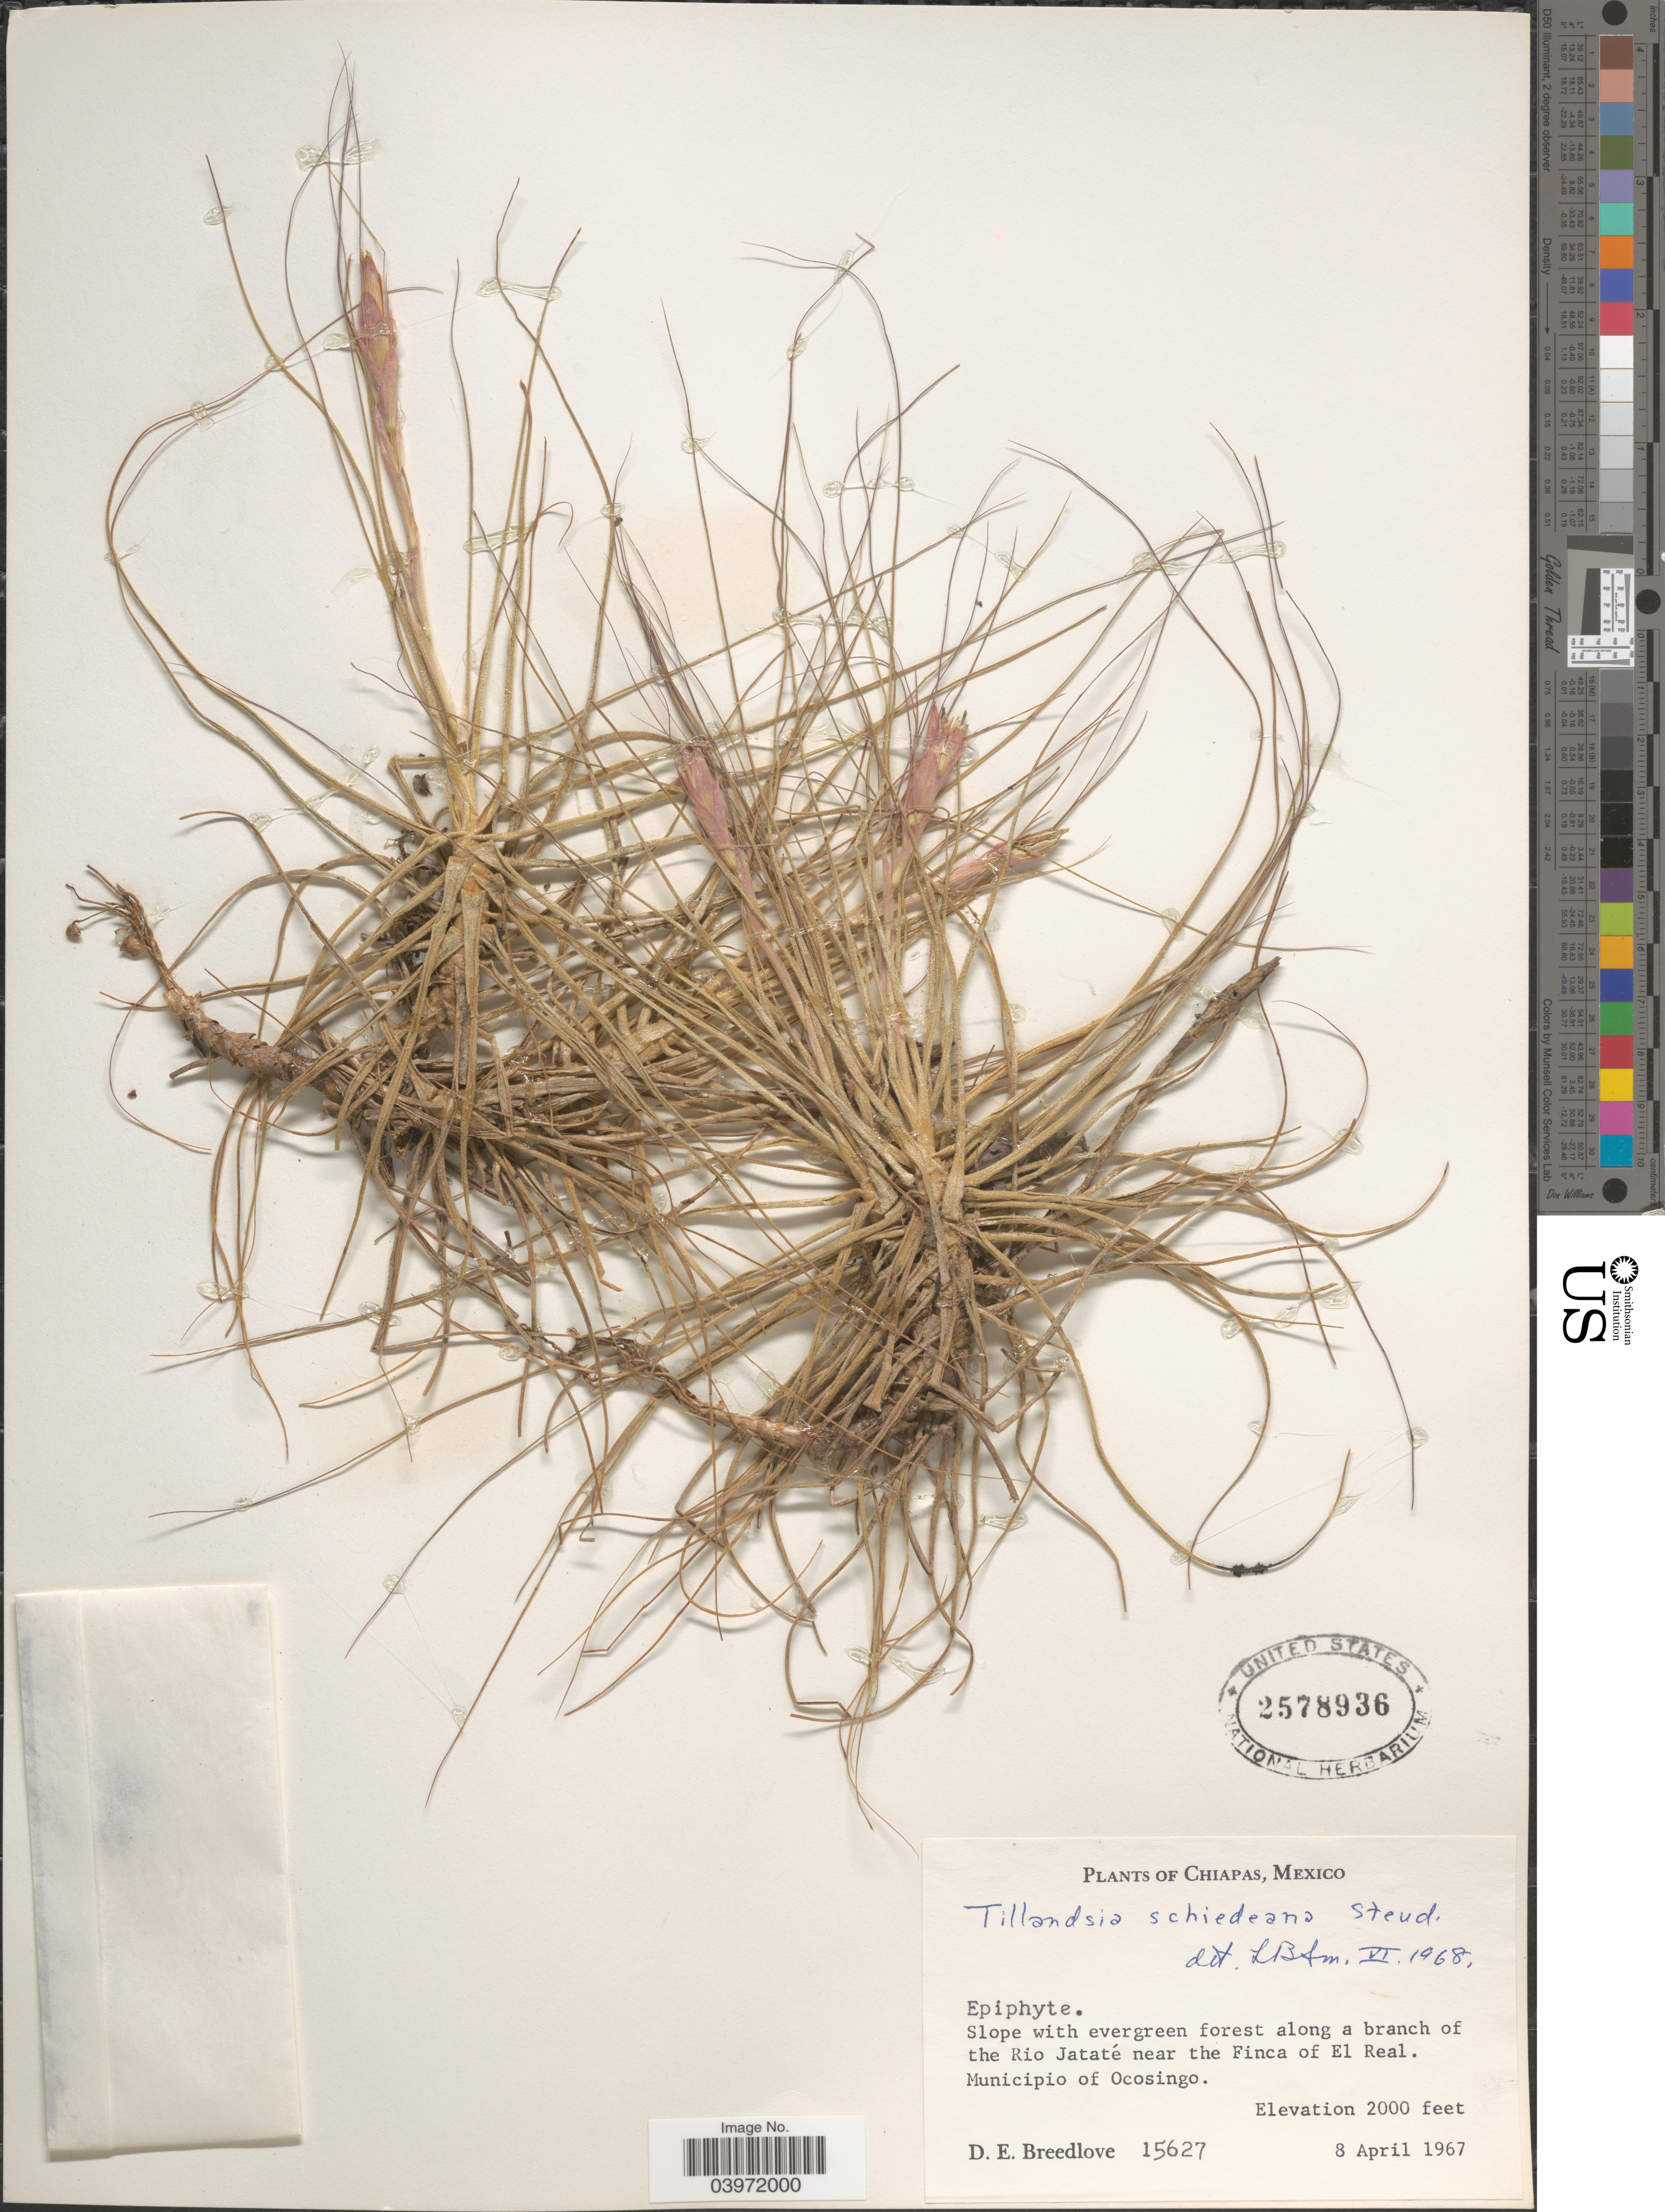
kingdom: Plantae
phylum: Tracheophyta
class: Liliopsida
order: Poales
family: Bromeliaceae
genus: Tillandsia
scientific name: Tillandsia schiedeana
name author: Steud.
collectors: D. E. Breedlove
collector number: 15627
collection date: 1967-04-08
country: Mexico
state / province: Chiapas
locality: Along a branch of the Rio Jataté near the Finca of El Real. Municipio of Ocosingo.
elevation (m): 610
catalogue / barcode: US 2578936